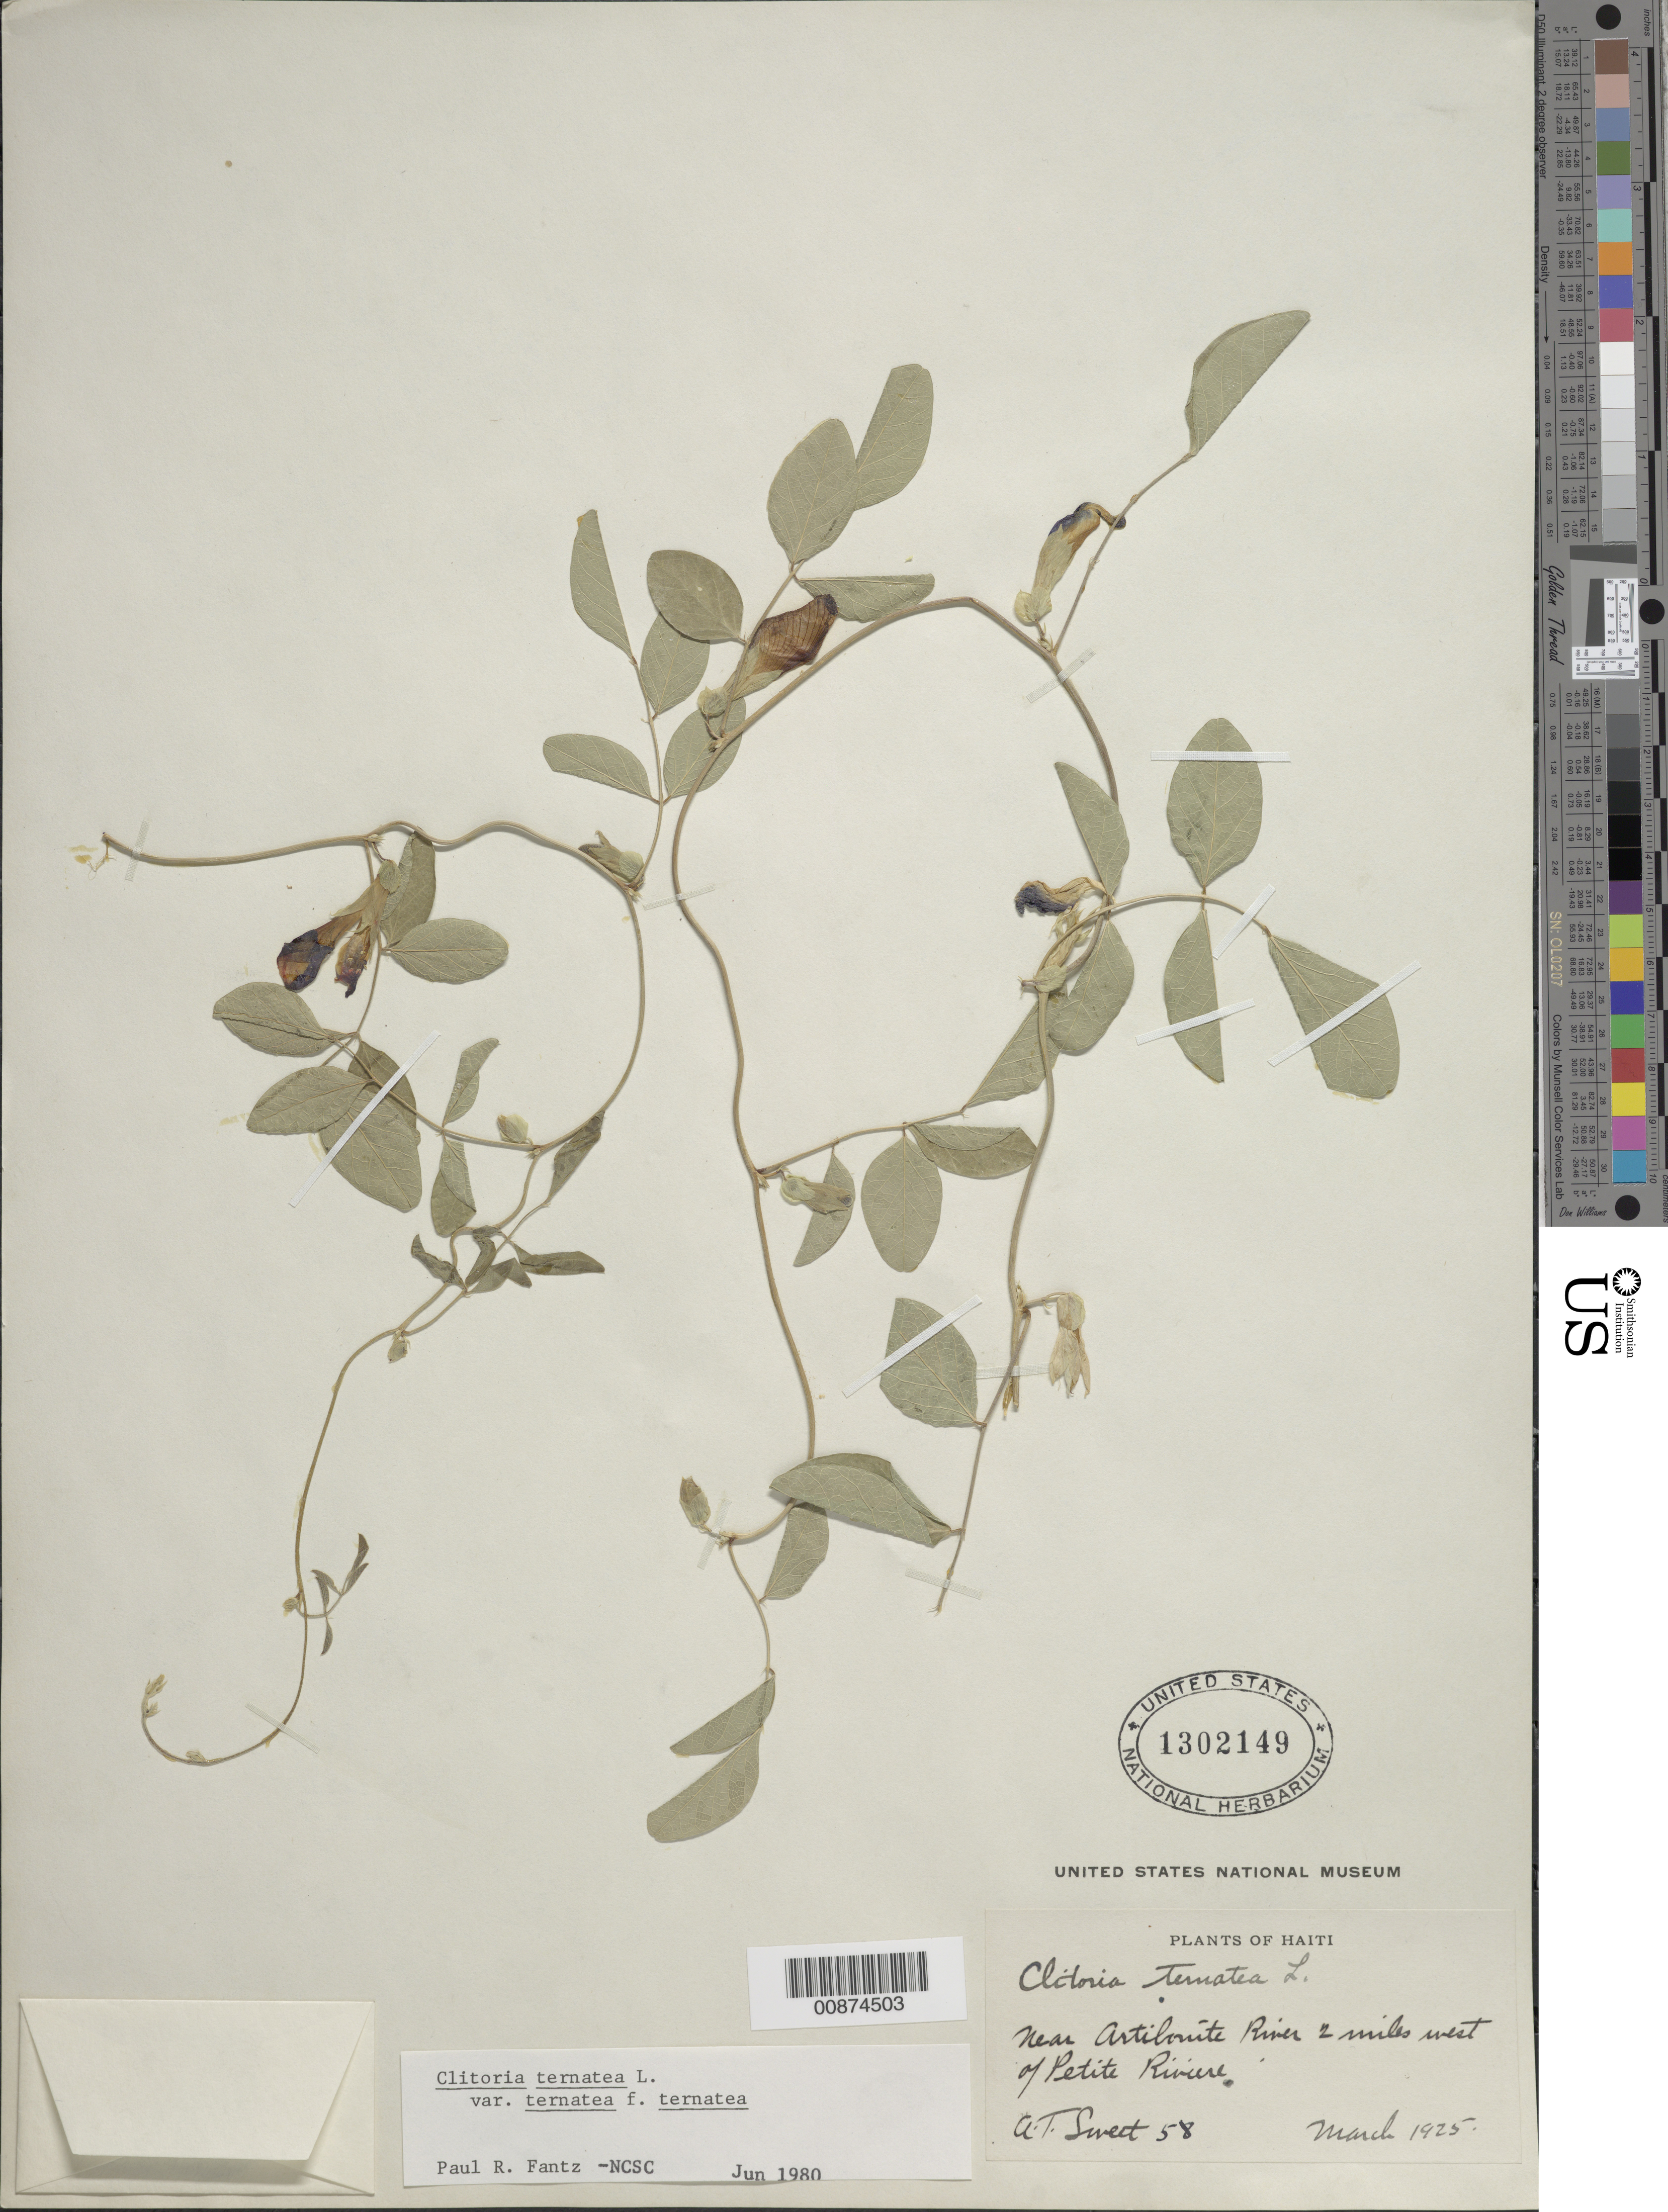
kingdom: Plantae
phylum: Tracheophyta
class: Magnoliopsida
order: Fabales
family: Fabaceae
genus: Clitoria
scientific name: Clitoria ternatea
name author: L.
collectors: A. T. Sweet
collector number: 58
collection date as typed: Mar 1925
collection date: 1925-03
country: Haiti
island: Hispaniola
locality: Near Artibonite River, 2 miles west of Petite Rivière.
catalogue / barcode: US 1302149